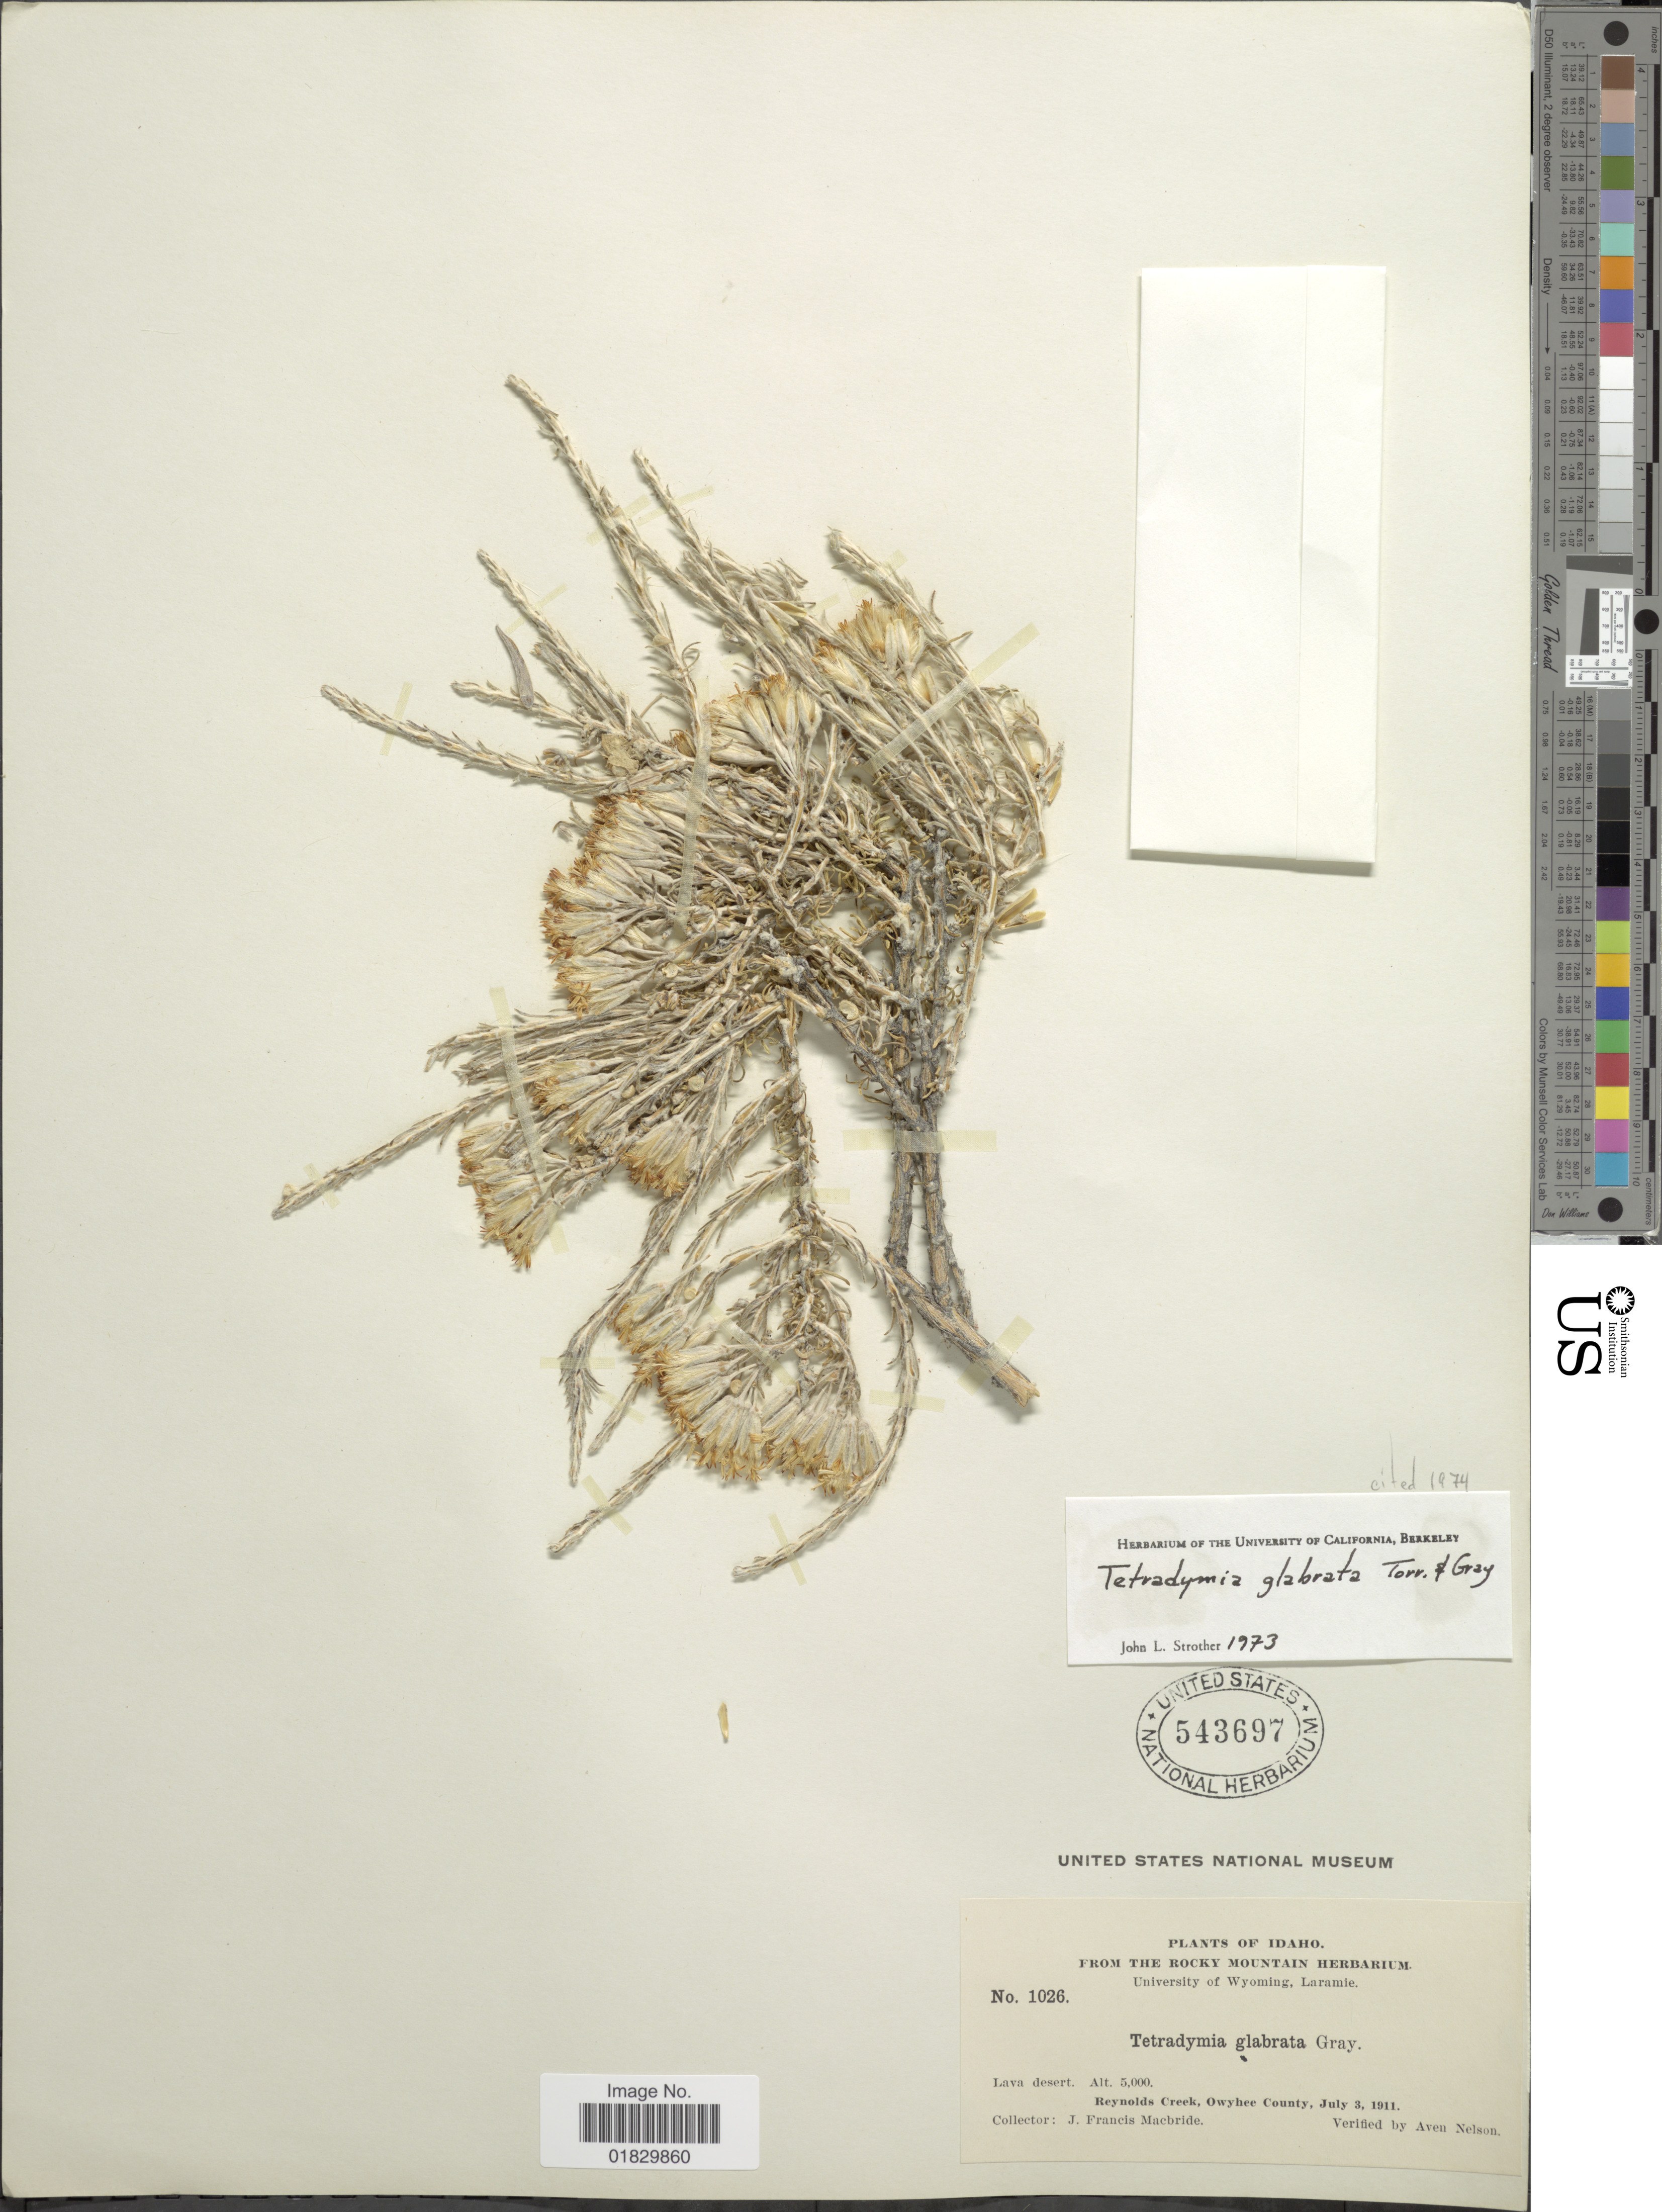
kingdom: Plantae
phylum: Tracheophyta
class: Magnoliopsida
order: Asterales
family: Asteraceae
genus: Tetradymia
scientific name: Tetradymia glabrata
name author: Torr. & A. Gray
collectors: J. F. Macbride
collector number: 1026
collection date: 1911-07-03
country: United States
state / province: Idaho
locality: Reynolds Creek, Owyhee County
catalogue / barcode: US 543697